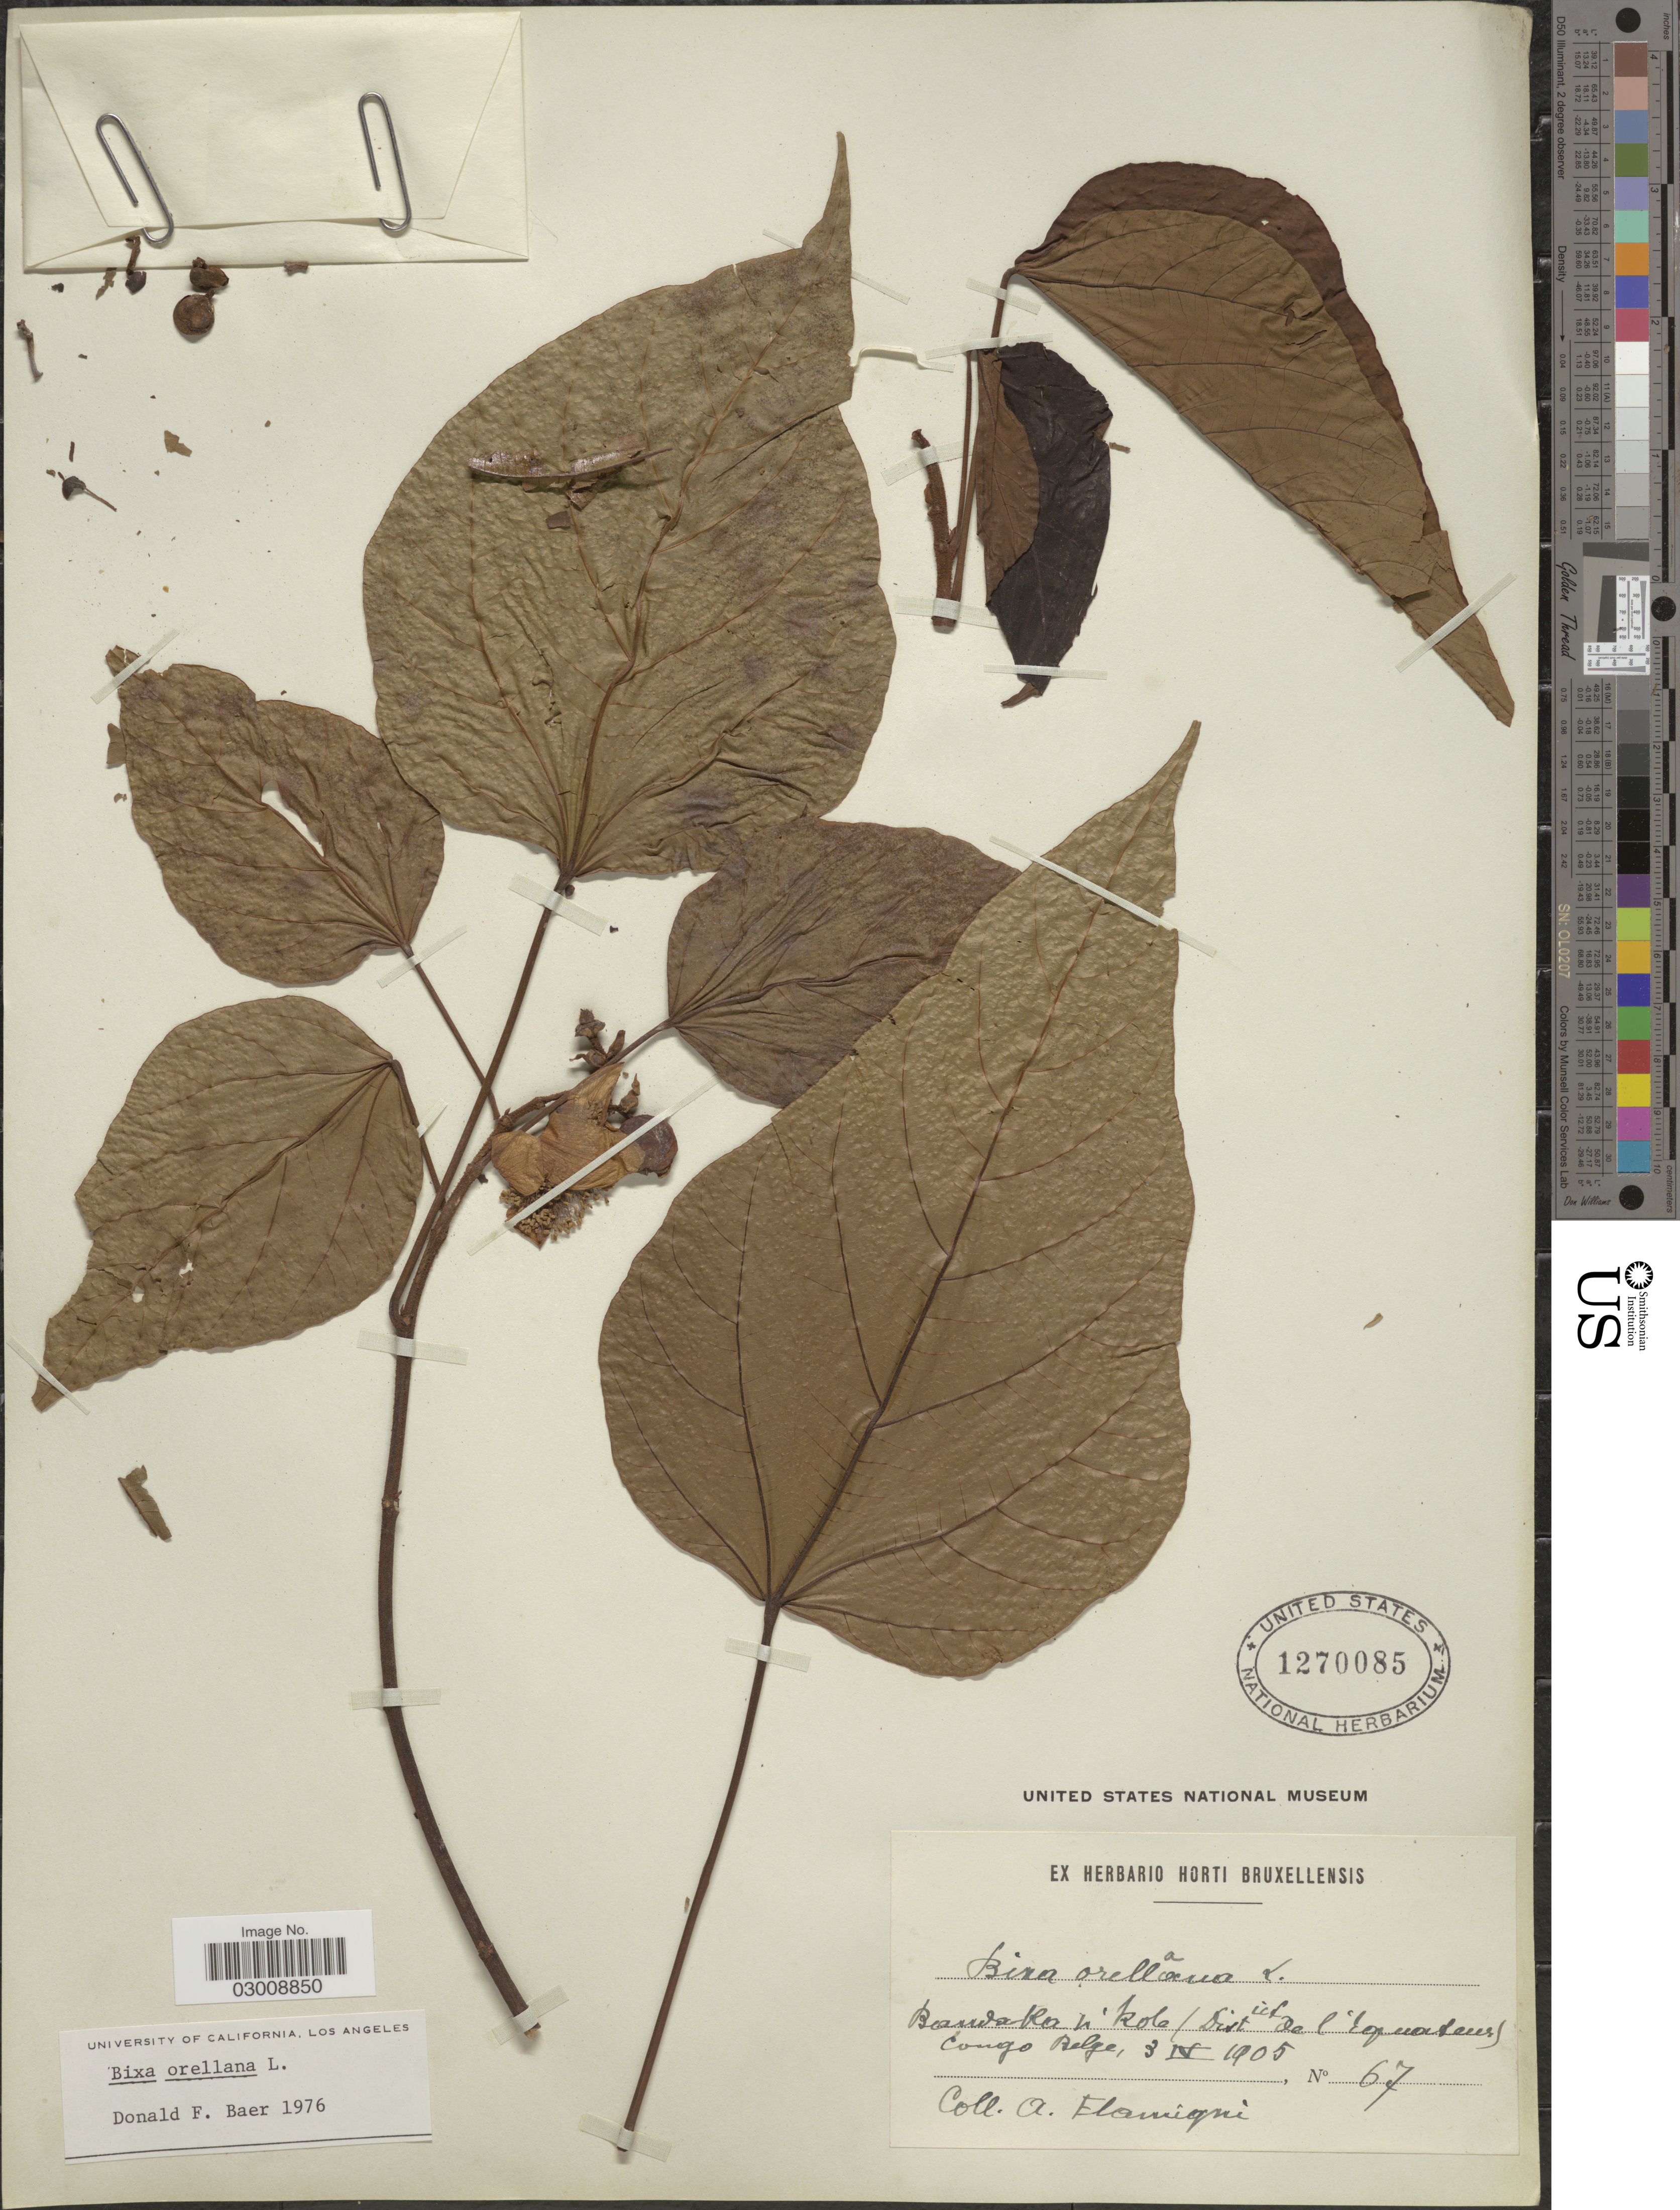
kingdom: Plantae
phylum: Tracheophyta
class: Magnoliopsida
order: Malvales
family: Bixaceae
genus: Bixa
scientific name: Bixa orellana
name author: L.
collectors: A. Flamigni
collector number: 67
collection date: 1905-04-03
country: Congo, Democratic Republic of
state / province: Equateur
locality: Beaudafla N' kole (District de l'Equateur) Congo Belge.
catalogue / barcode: US 1270085